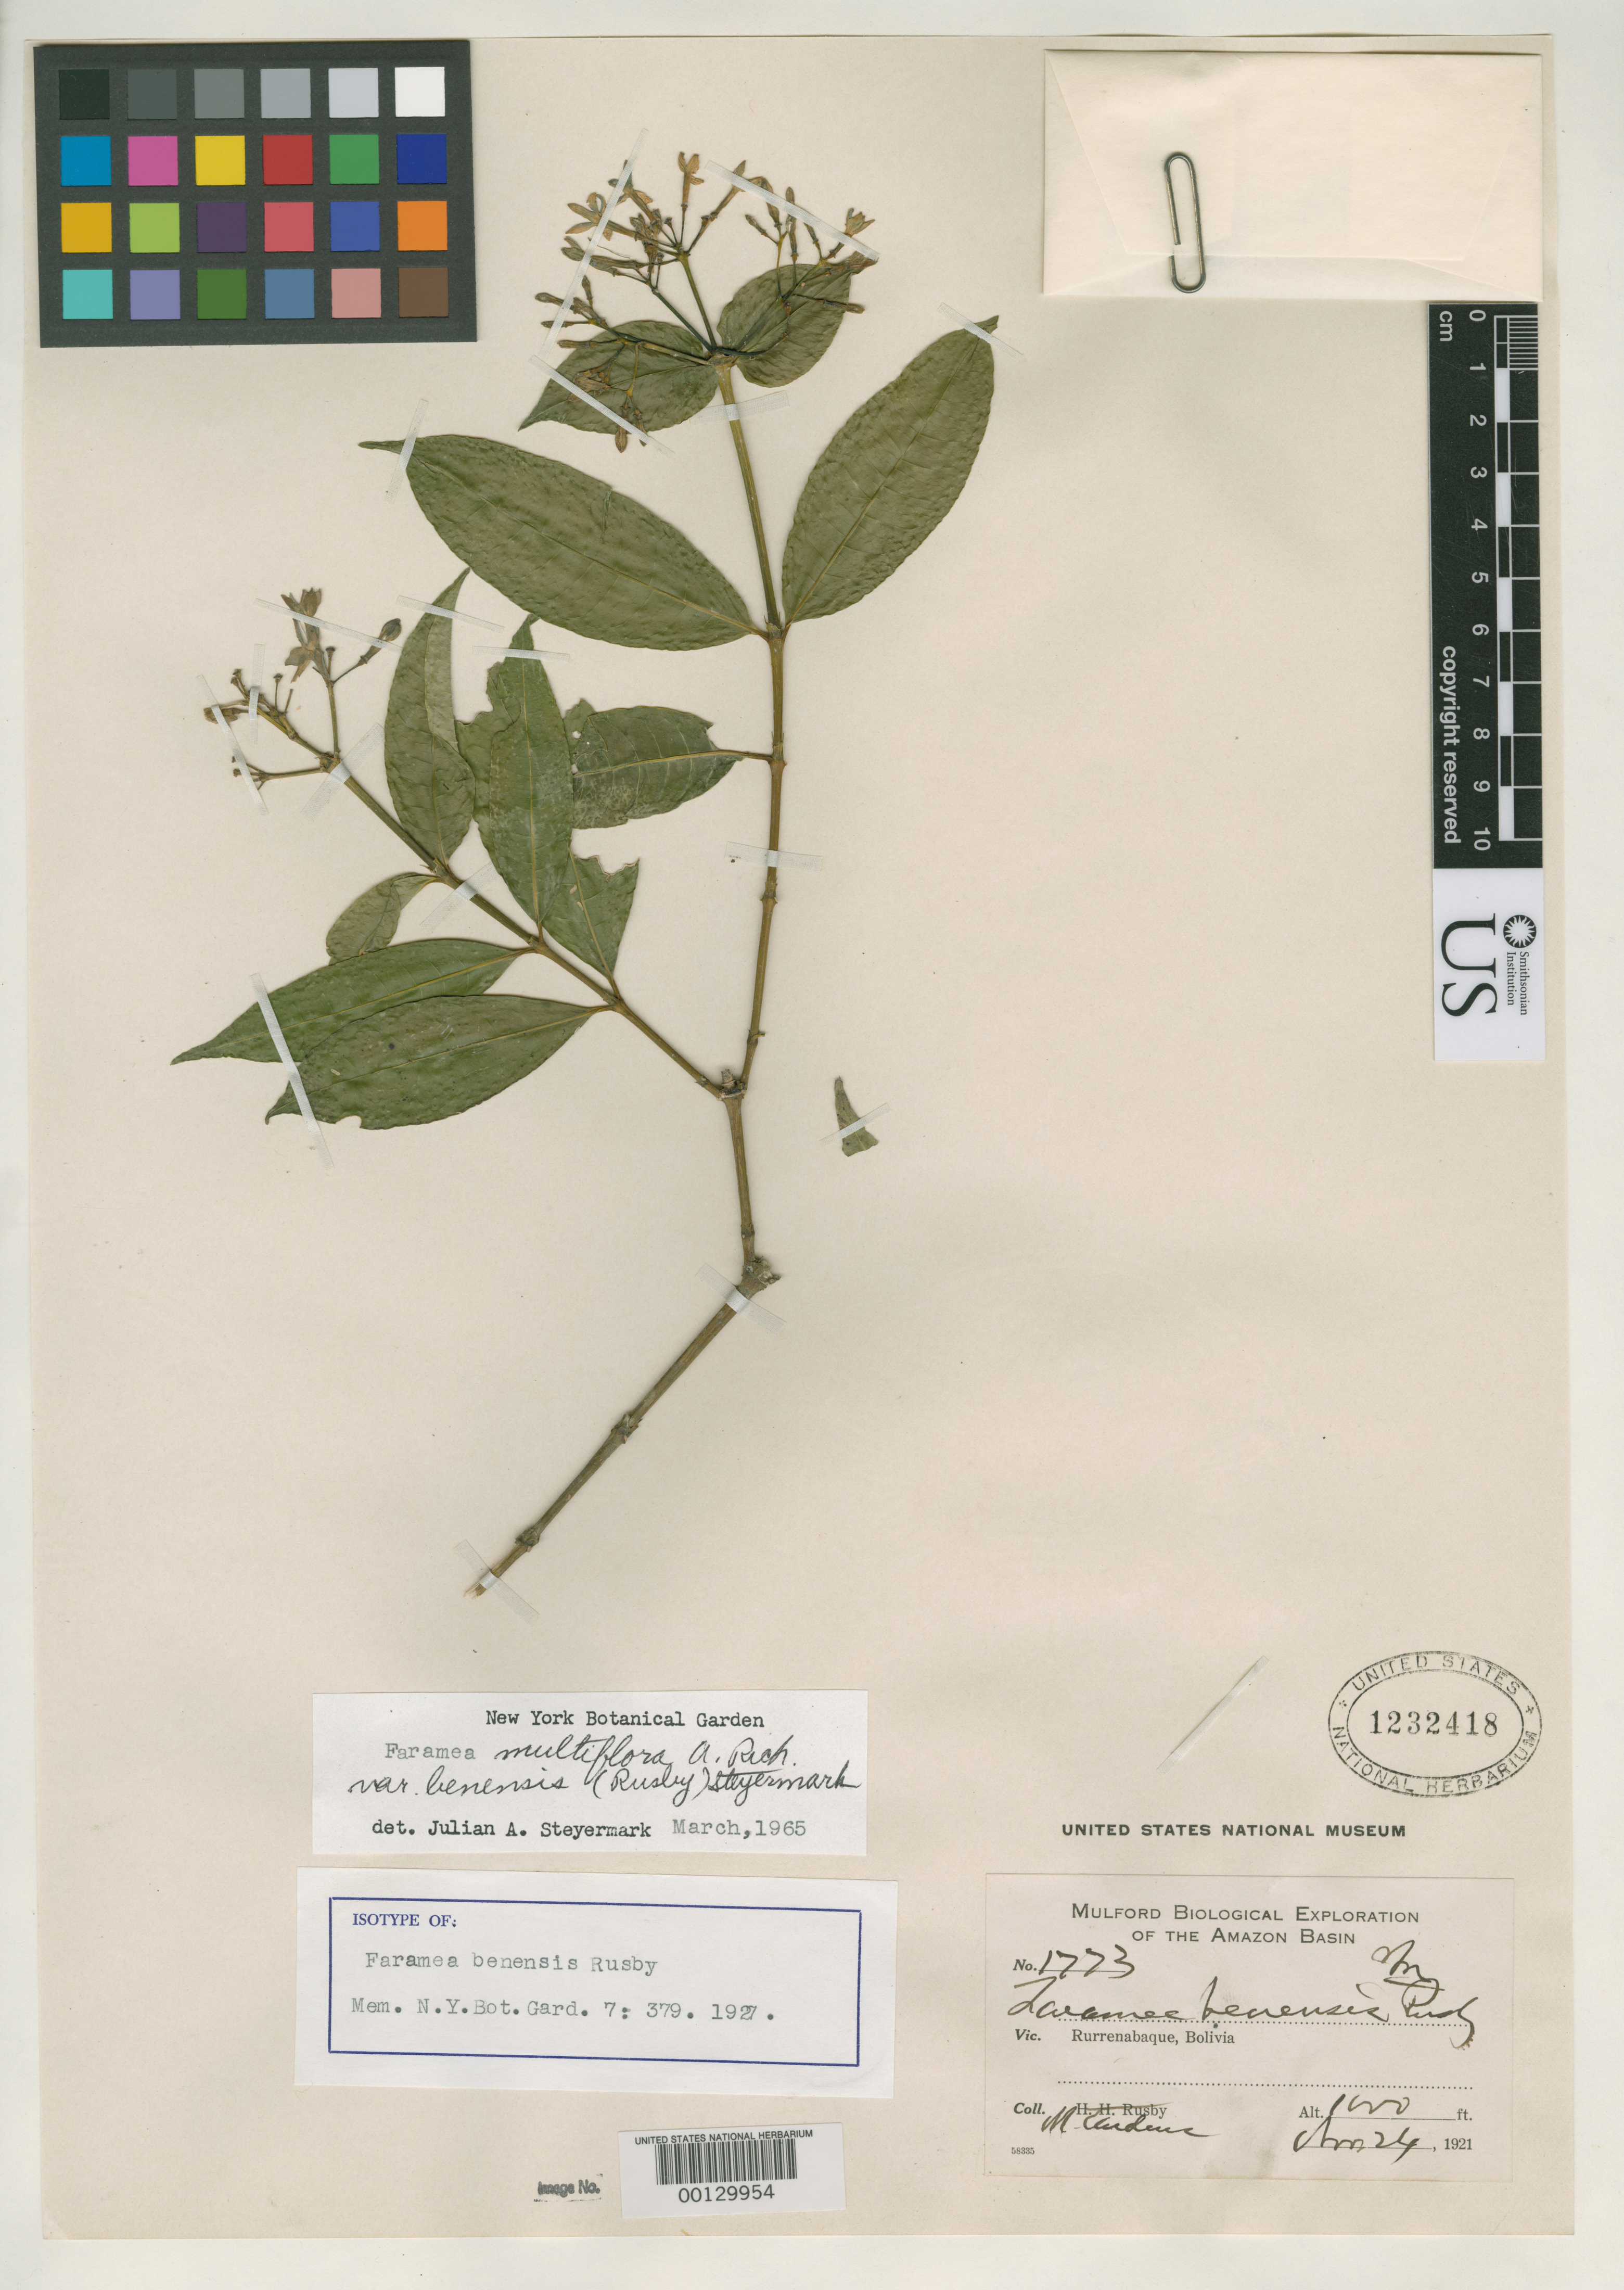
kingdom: Plantae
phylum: Tracheophyta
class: Magnoliopsida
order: Gentianales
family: Rubiaceae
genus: Faramea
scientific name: Faramea benensis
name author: Rusby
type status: Isotype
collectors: M. Cárdenas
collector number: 1773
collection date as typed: Nov. 24, 1921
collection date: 1921-11-24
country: Bolivia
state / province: Beni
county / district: José Ballivián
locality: Rurrenabaque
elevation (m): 305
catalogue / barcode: US 1232418